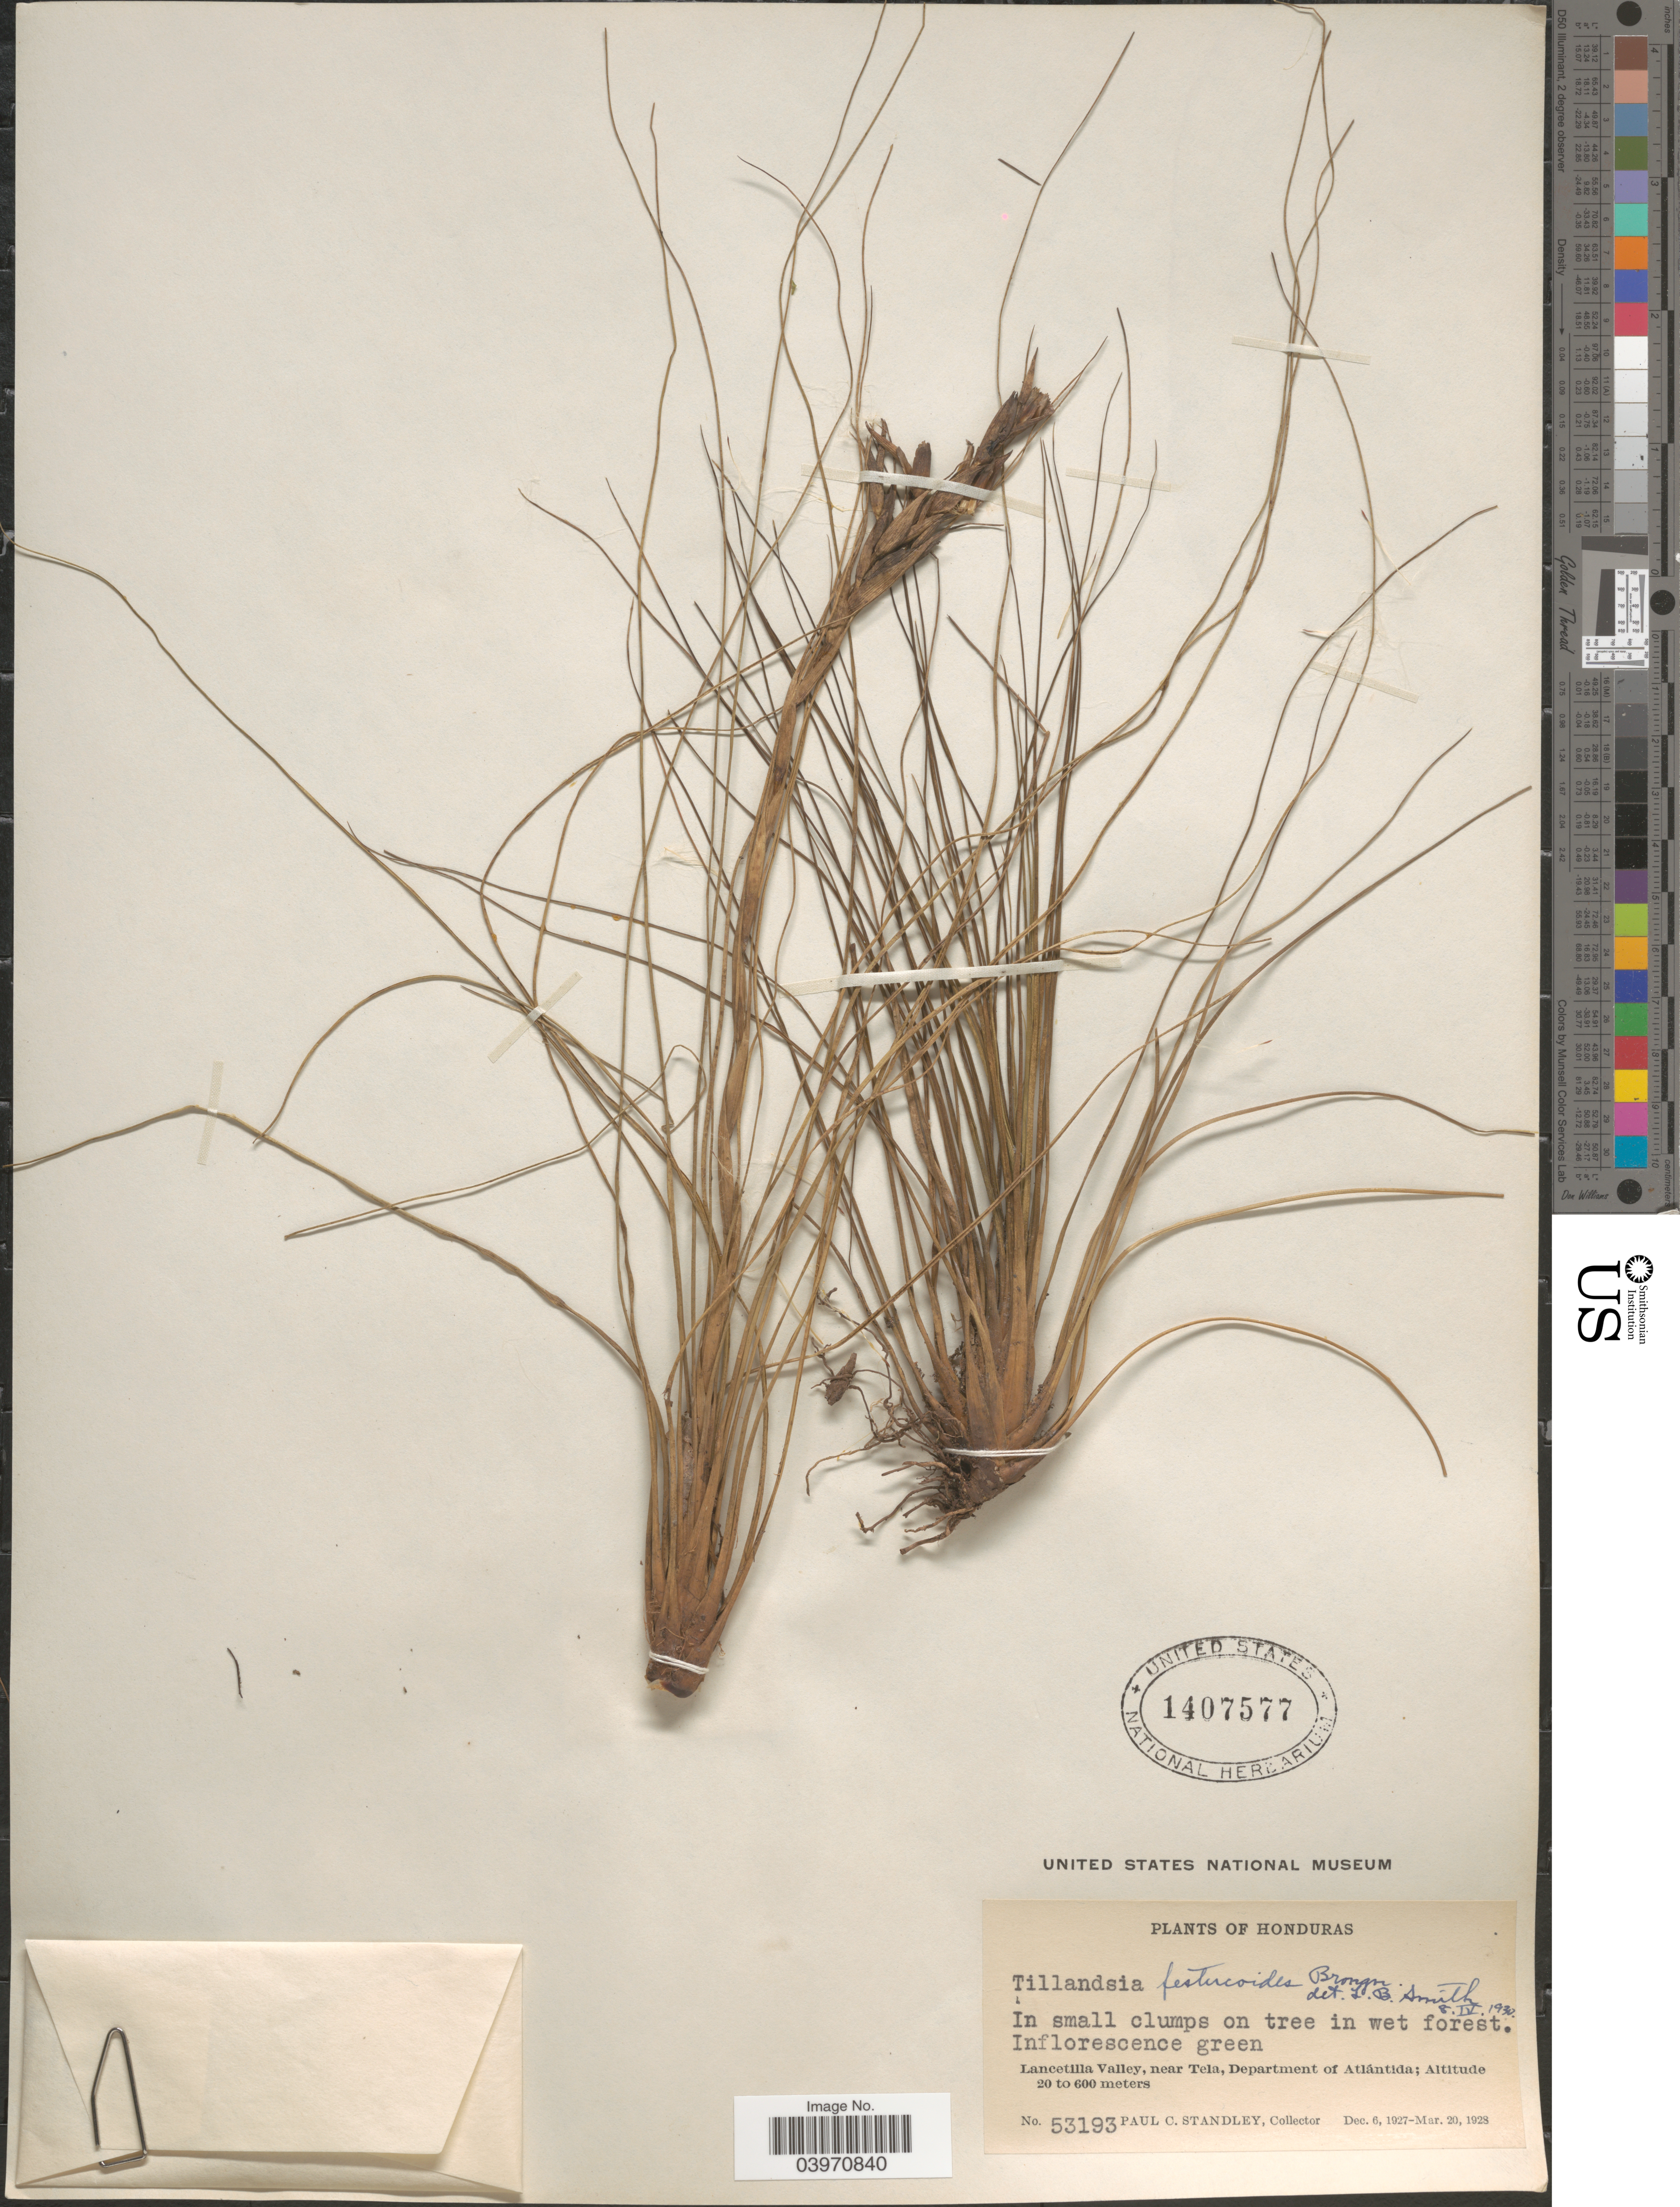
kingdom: Plantae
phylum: Tracheophyta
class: Liliopsida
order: Poales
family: Bromeliaceae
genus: Tillandsia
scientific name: Tillandsia festucoides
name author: Brongn. ex Mez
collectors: P. C. Standley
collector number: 53193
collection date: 1927-12-06/1928-03-20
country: Honduras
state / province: Atlantida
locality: Lancetilla Valley, near Tela, Department of Atlántida.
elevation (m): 20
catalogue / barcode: US 1407577